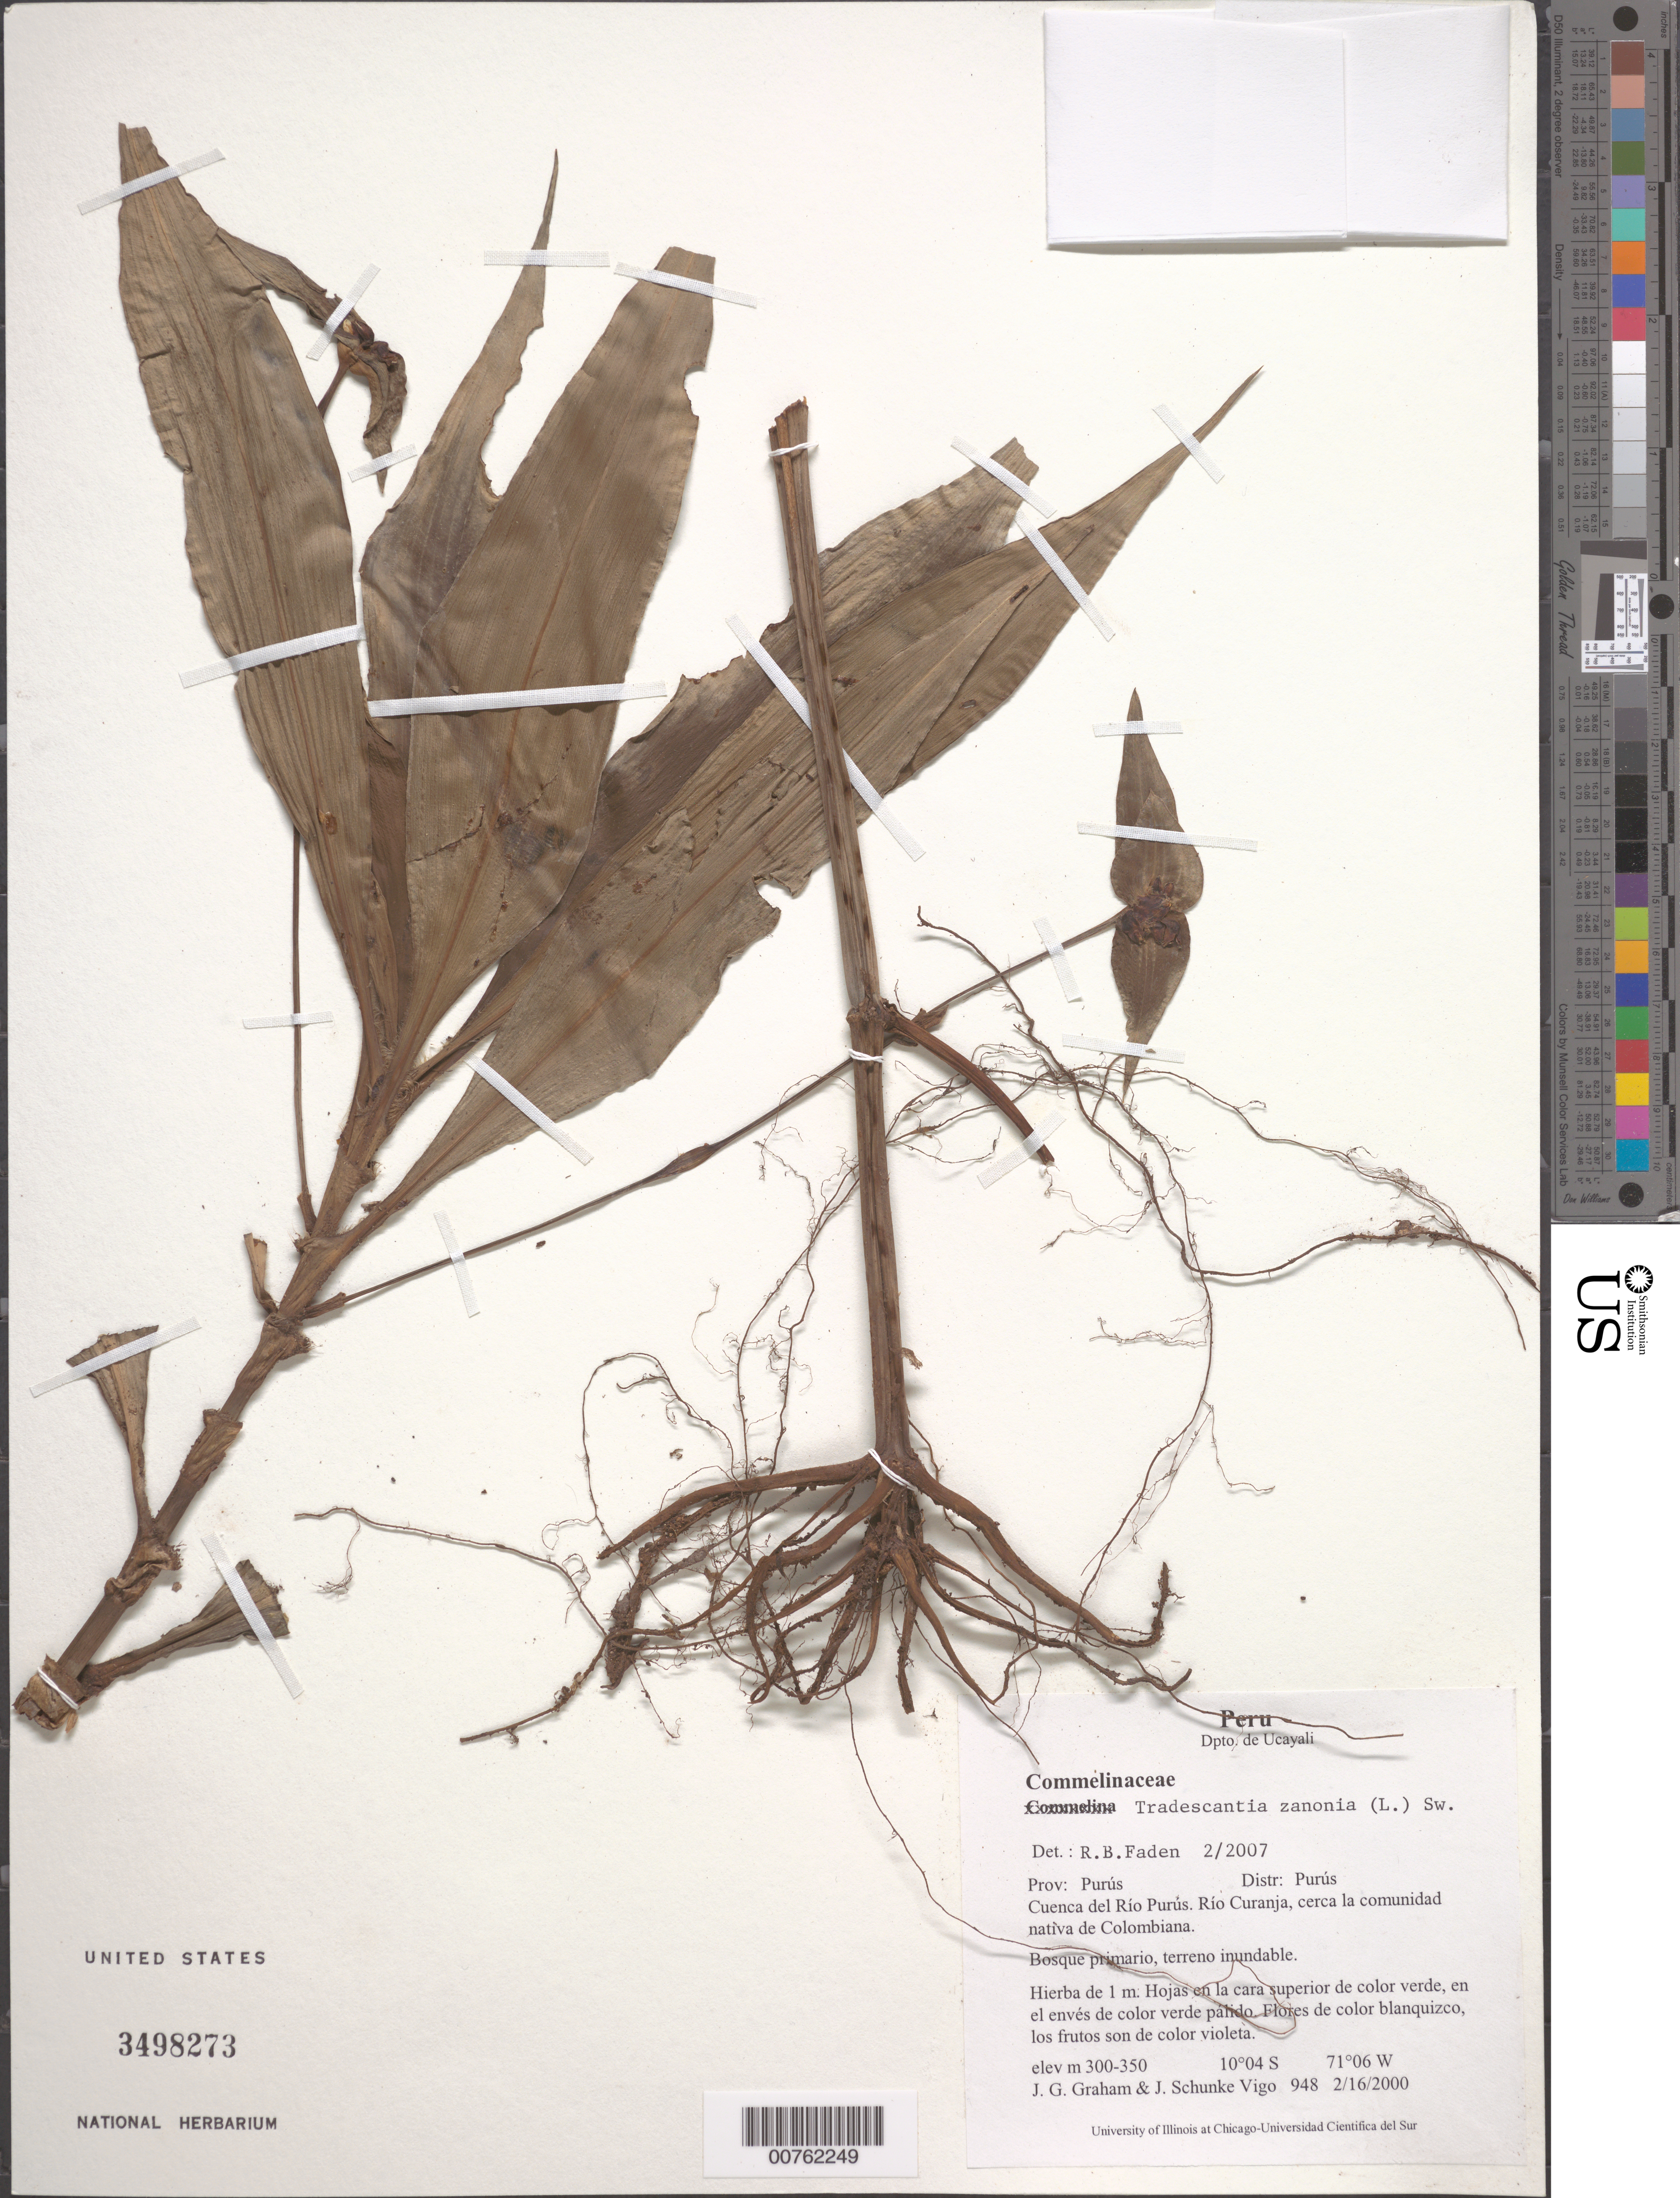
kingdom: Plantae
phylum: Tracheophyta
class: Liliopsida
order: Commelinales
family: Commelinaceae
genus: Tradescantia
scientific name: Tradescantia zanonia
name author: (L.) Sw.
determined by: Faden, Robert B., (US), Smithsonian Institution - National Museum of Natural History (UNITED STATES)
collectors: J. Graham & J. Schunke Vigo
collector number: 948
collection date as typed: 16 Feb 2000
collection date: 2000-02-16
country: Peru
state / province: Ucayali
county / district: Purús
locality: Dpto. de Ucayali. Cuenca del Rio Purus. Rio Curanja, cerca la comunidad nativa de Colombiana.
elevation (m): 300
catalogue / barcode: US 3498273